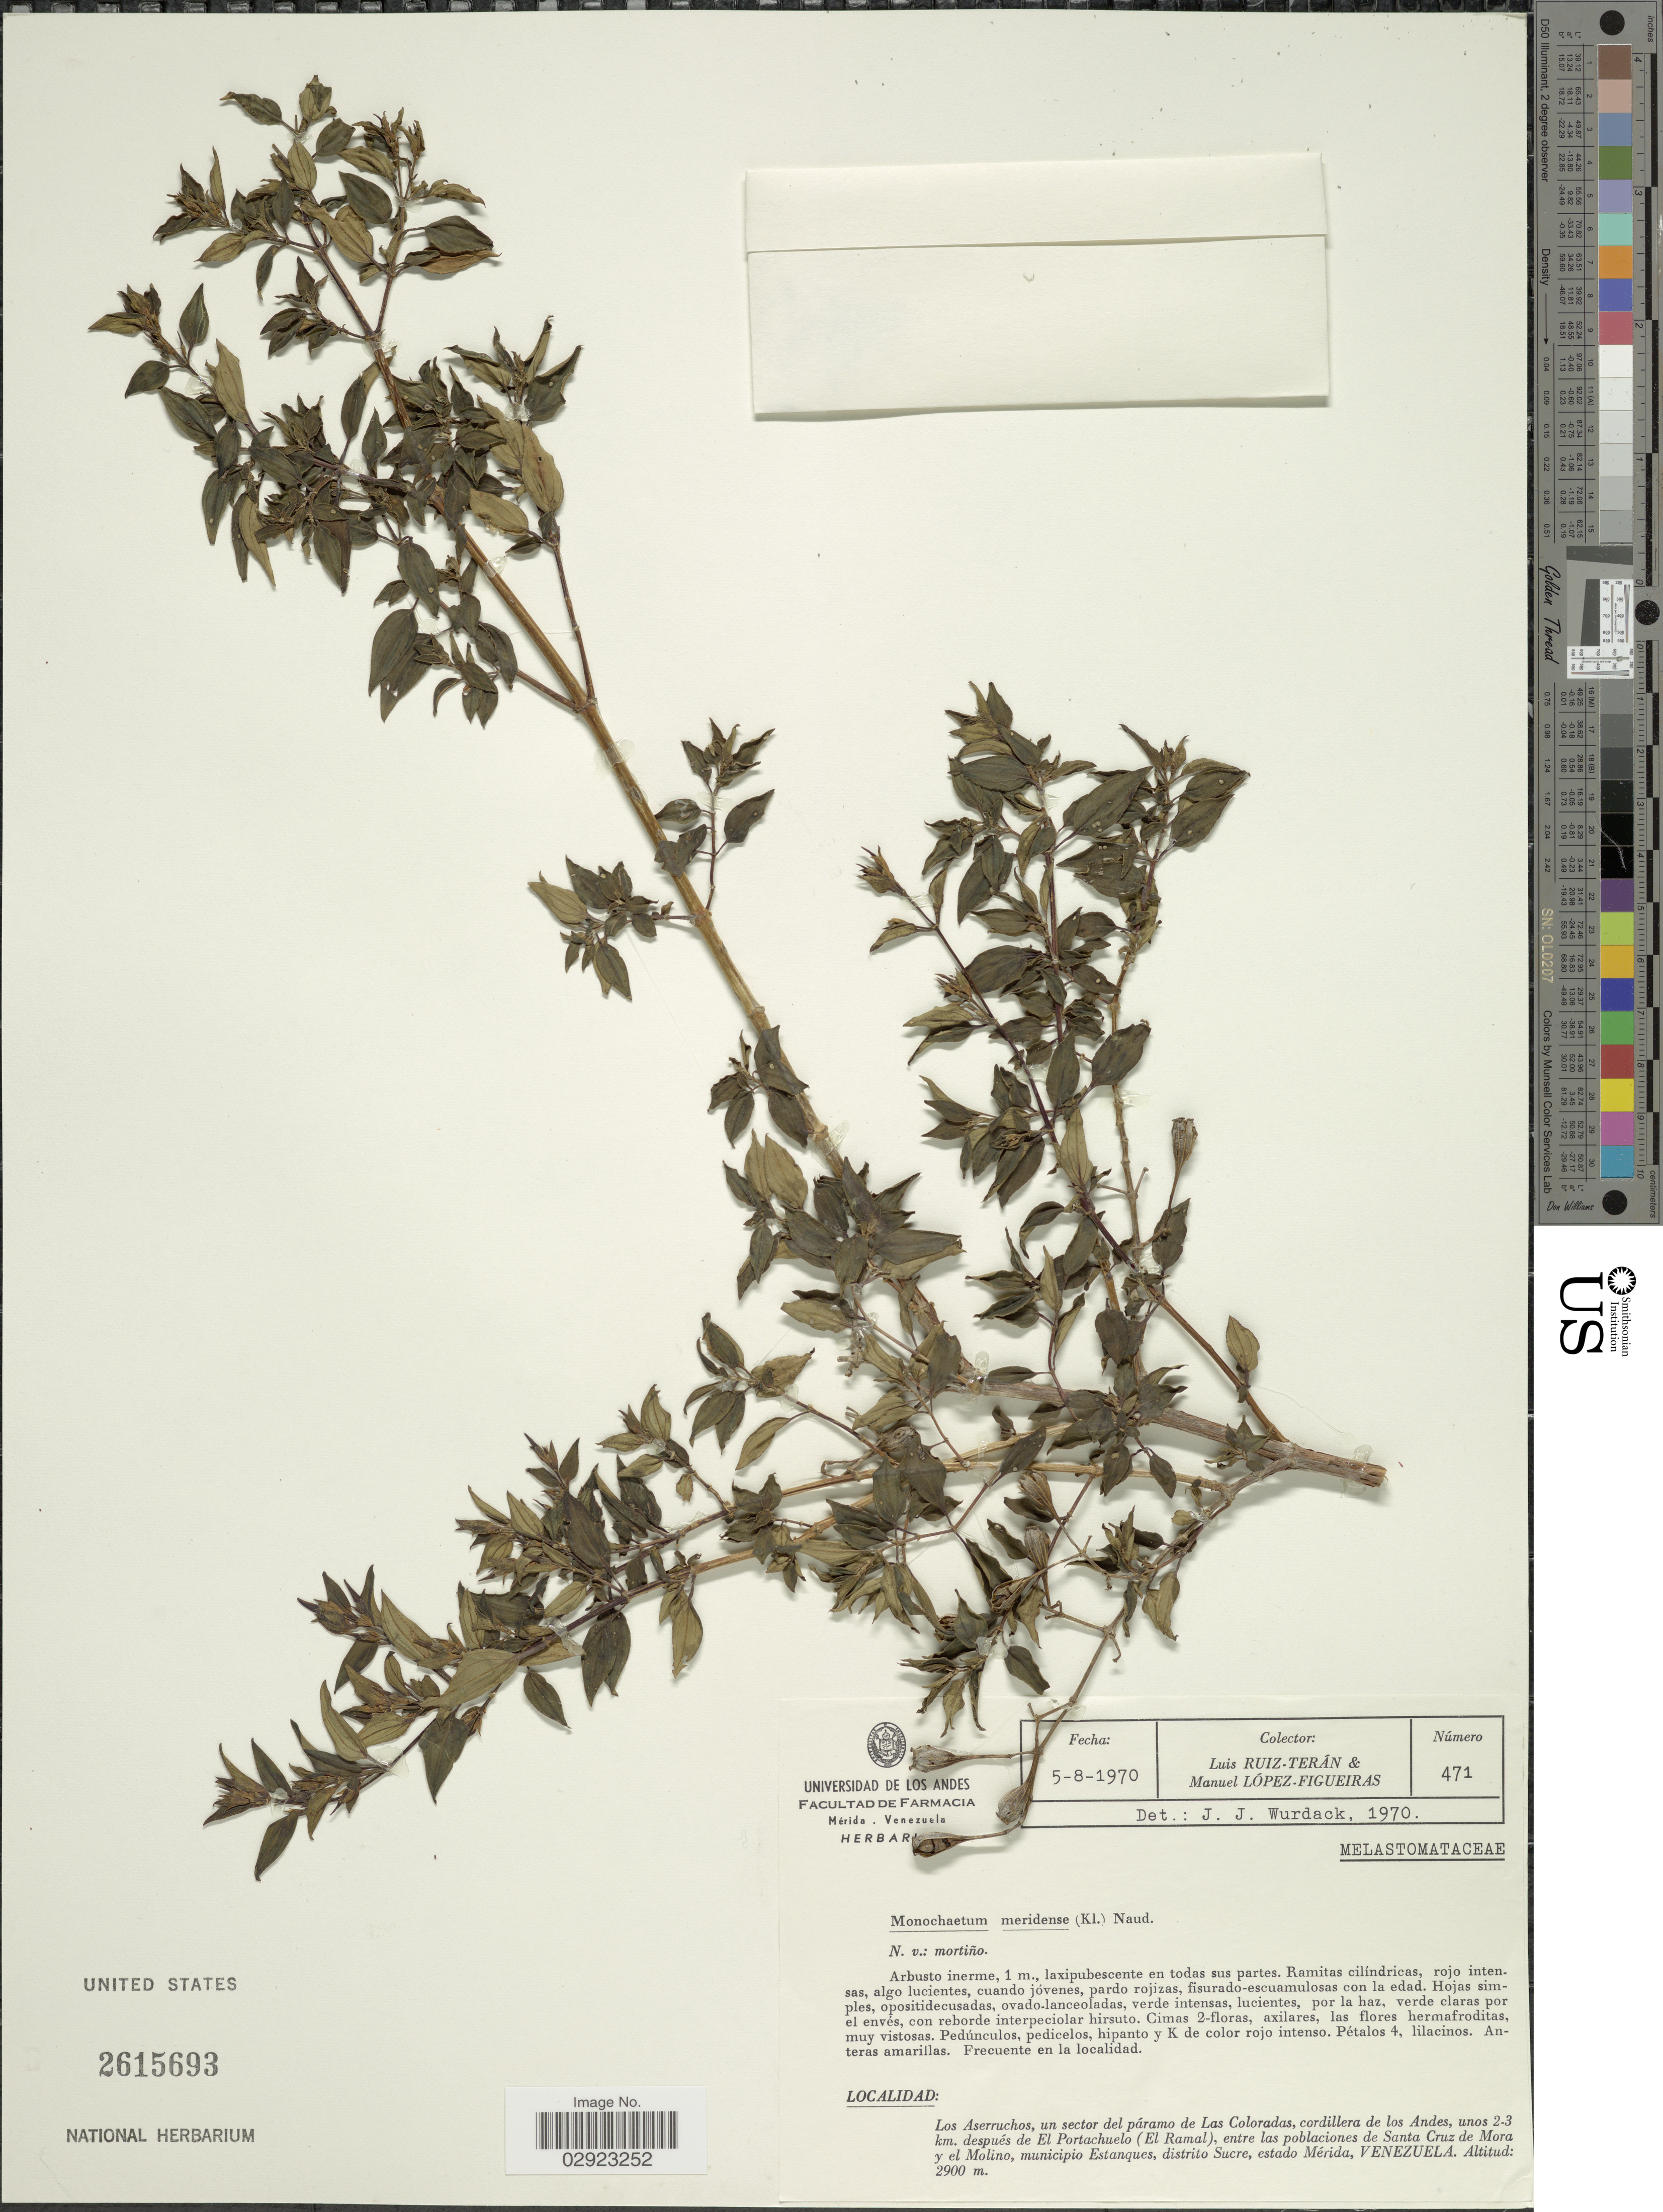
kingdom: Plantae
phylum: Tracheophyta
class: Magnoliopsida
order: Myrtales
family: Melastomataceae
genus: Monochaetum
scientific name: Monochaetum meridense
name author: (H. Karst.) Naudin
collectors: L. Teran & M. López Figueiras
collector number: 471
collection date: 1970-08-05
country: Venezuela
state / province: Mérida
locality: Los Aserruchos, un sector del páramo de Las Coloradas, cordillera de los Andes, unos 2-3 km. después de el Portachuelo (El Ramal), entre las poblaciones de Santa Cruz de Mora y el Molino, municipio Estanques, distrito Sucre.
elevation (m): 2900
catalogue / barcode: US 2615693